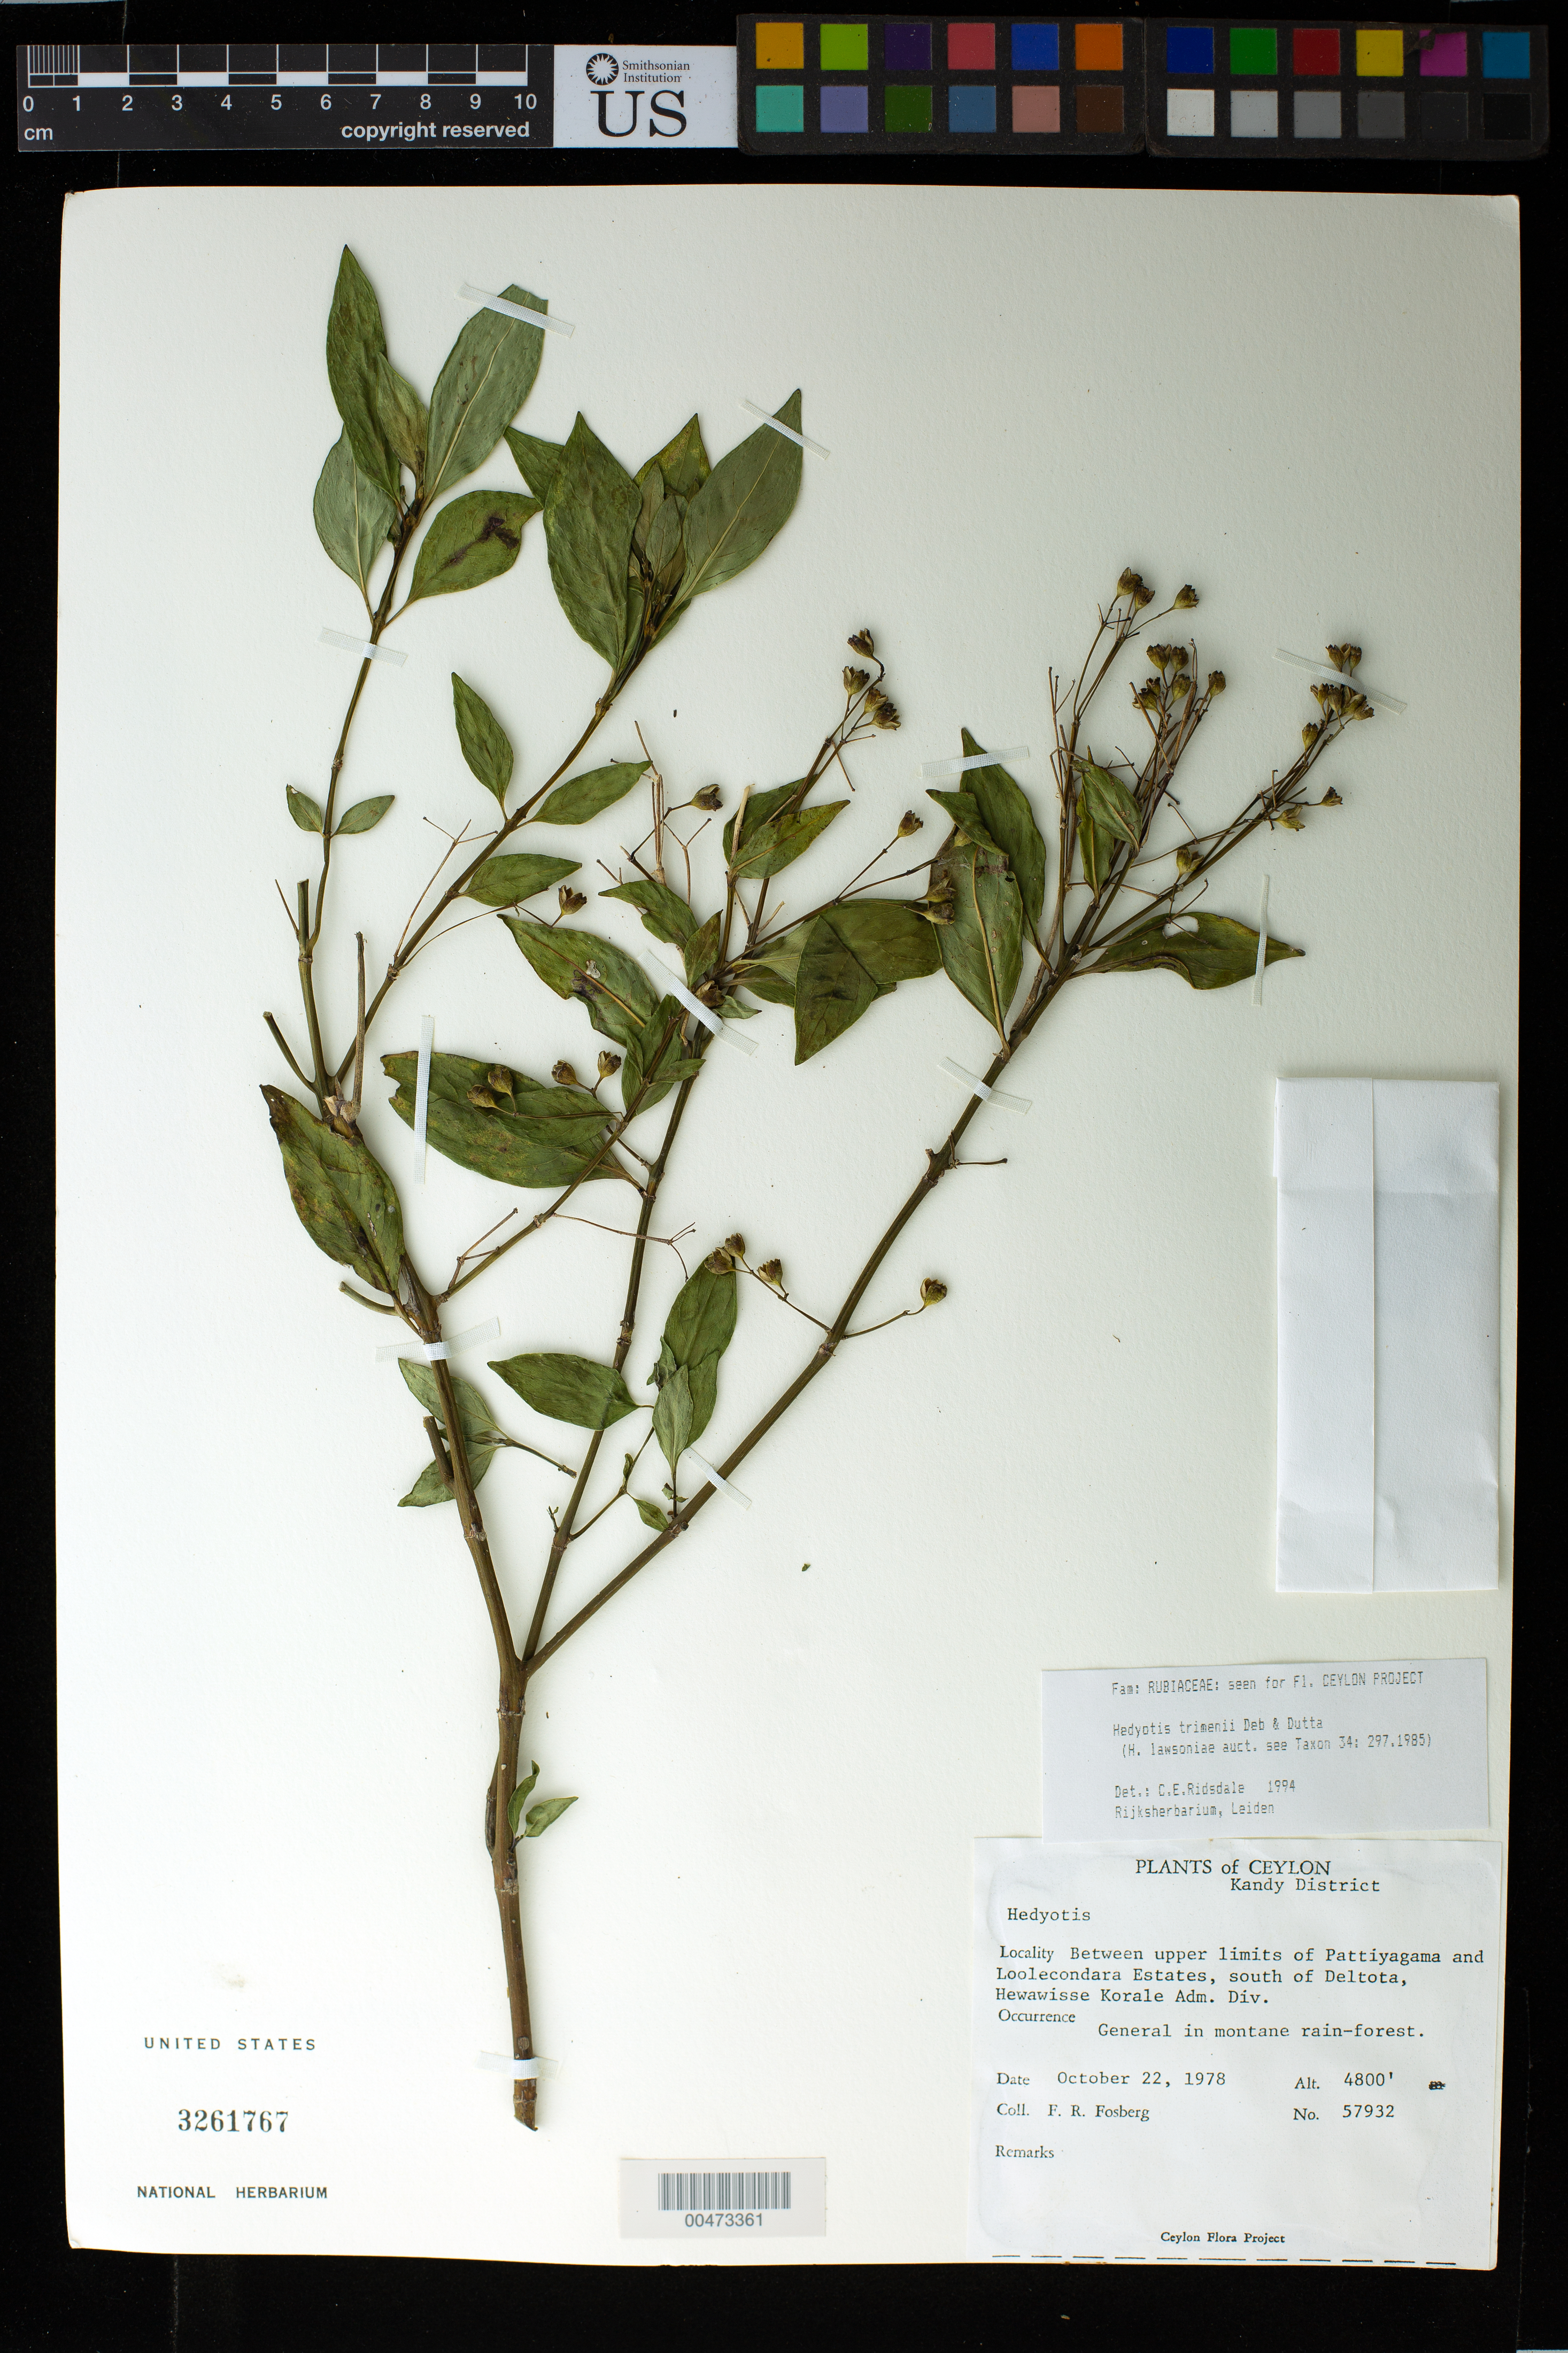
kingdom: Plantae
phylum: Tracheophyta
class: Magnoliopsida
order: Gentianales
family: Rubiaceae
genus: Hedyotis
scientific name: Hedyotis trimenii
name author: Deb & R. Dutta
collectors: F. R. Fosberg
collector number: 57932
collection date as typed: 22 Oct 1978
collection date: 1978-10-22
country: Sri Lanka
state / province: Central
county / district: Kandy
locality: Between upper limits of Pattiyagama and Loolecondara Estates, S of Deltota Hewawisse Korale Adm. Div.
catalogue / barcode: US 3261767